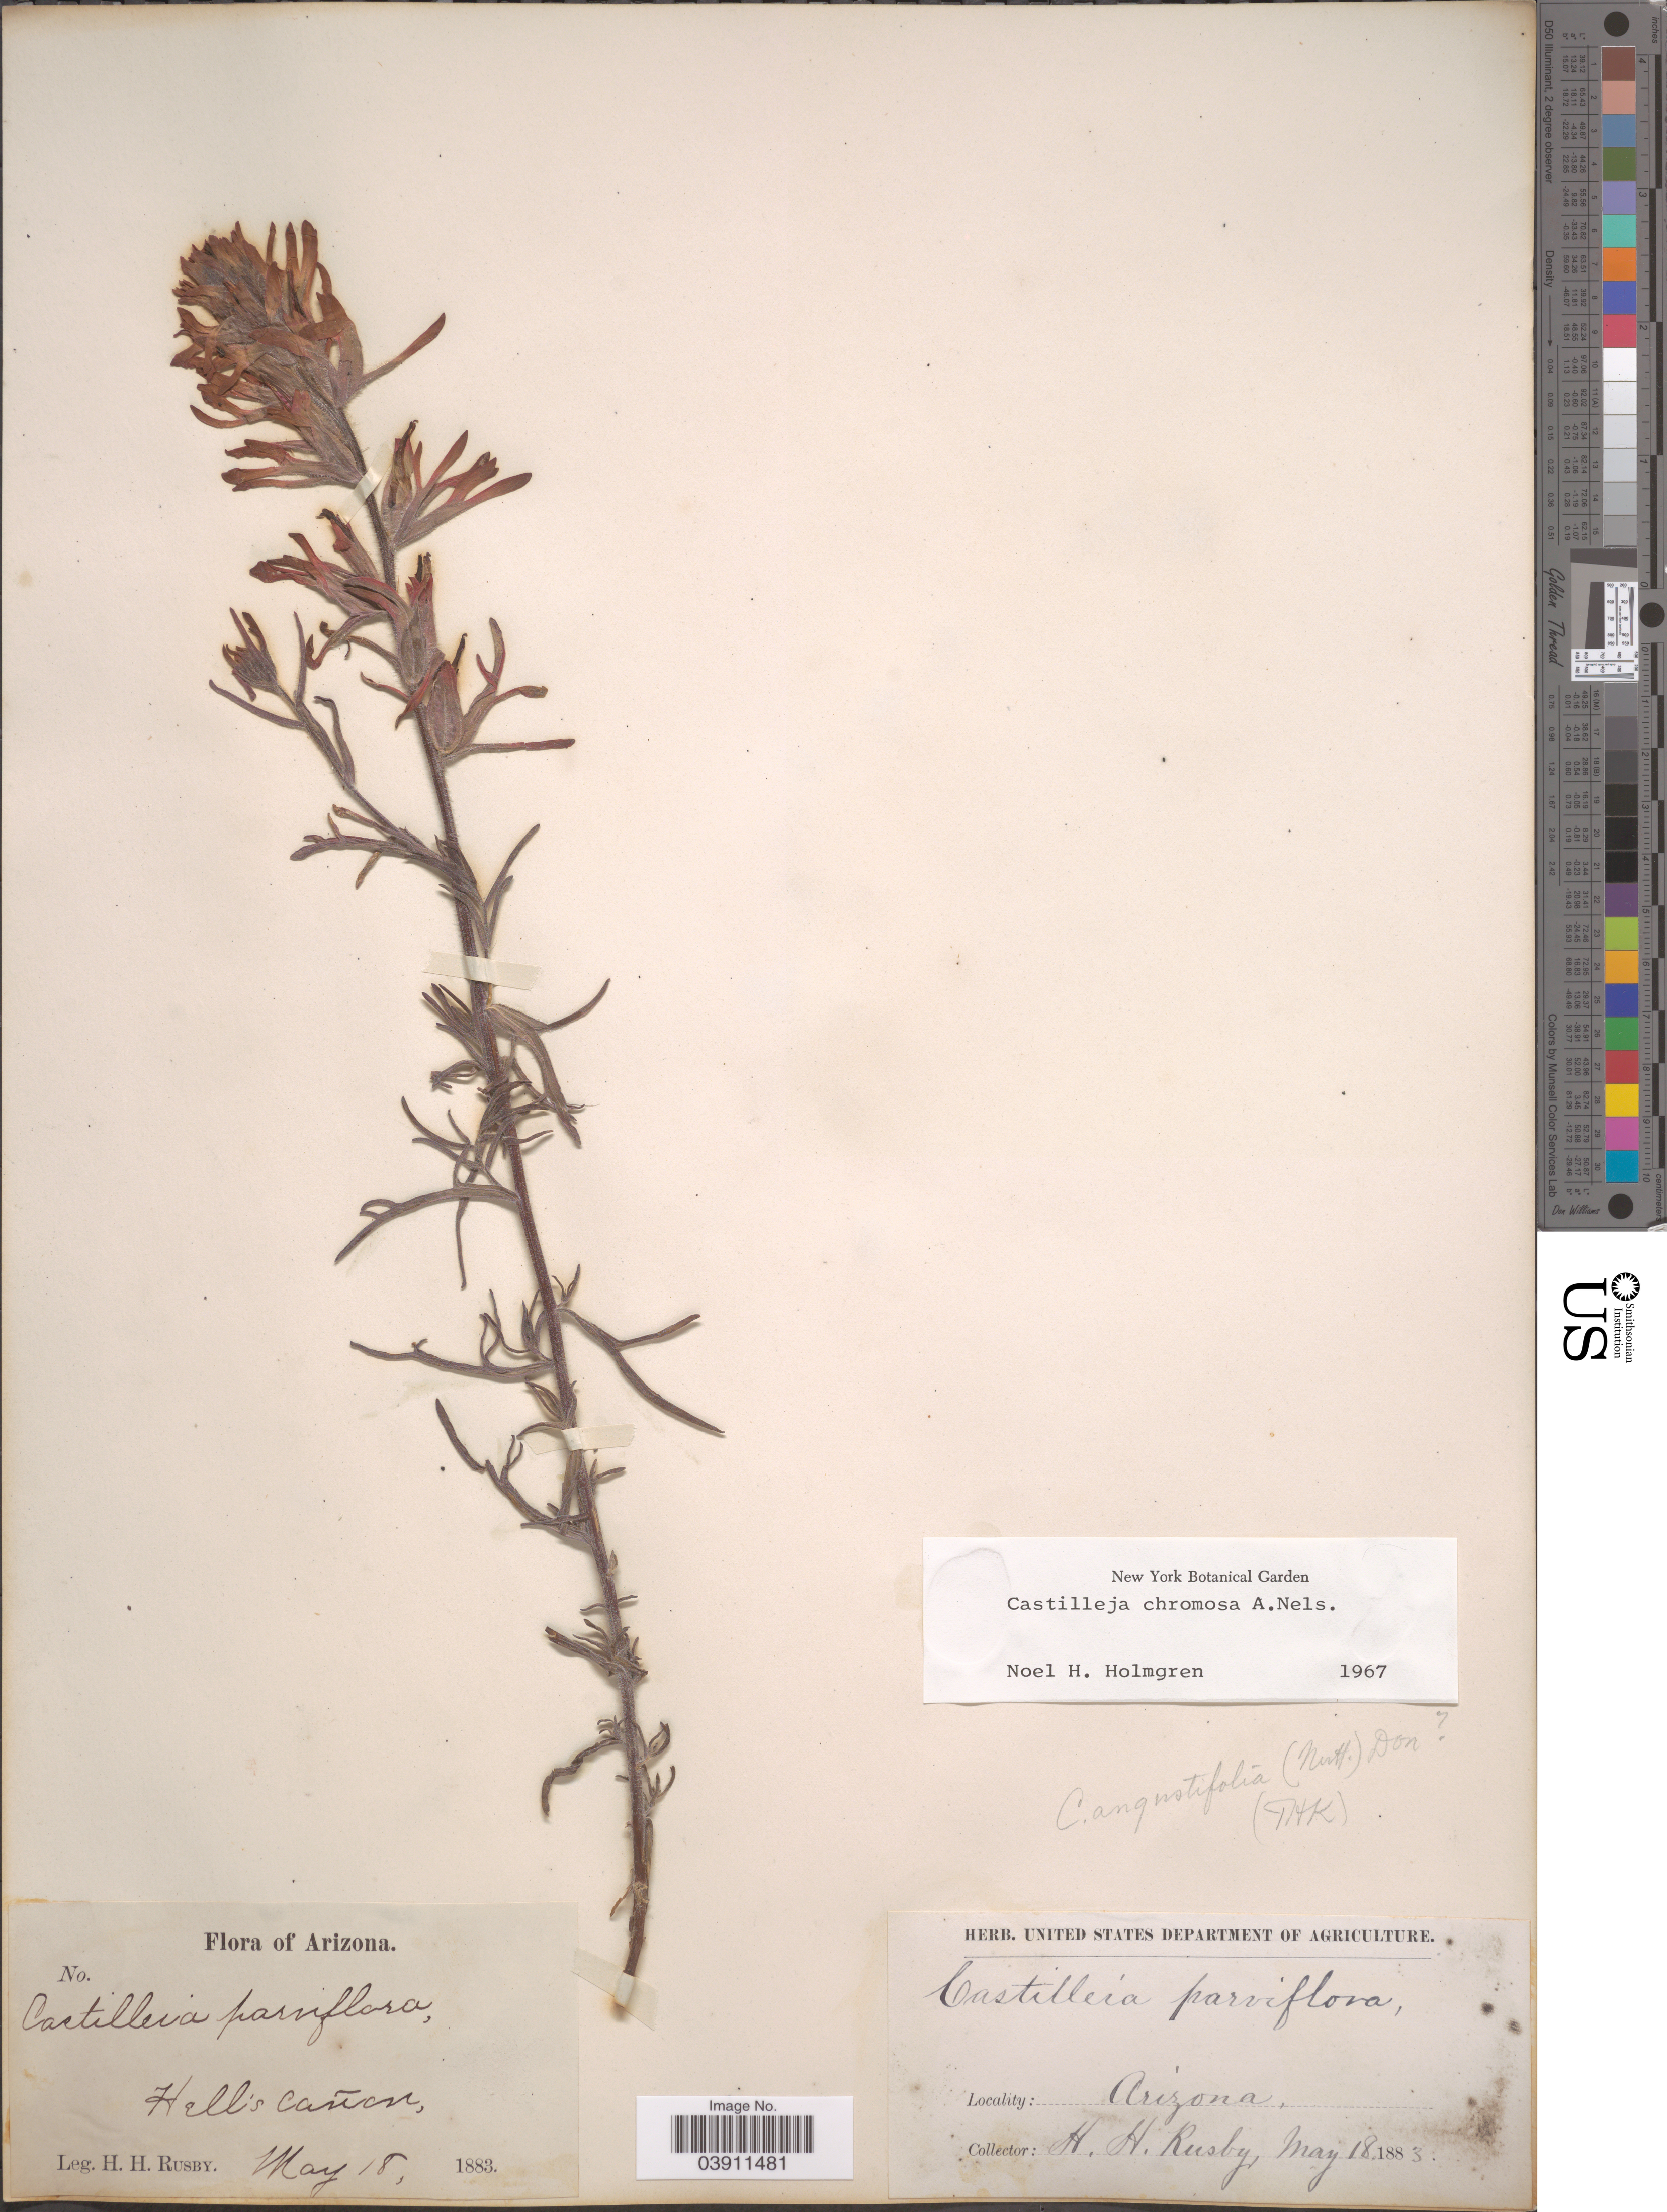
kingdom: Plantae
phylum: Tracheophyta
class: Magnoliopsida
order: Lamiales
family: Orobanchaceae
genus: Castilleja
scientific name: Castilleja chromosa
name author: A. Nelson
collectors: H. H. Rusby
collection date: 1883-05-18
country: United States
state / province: Arizona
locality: Hell's Cañon.